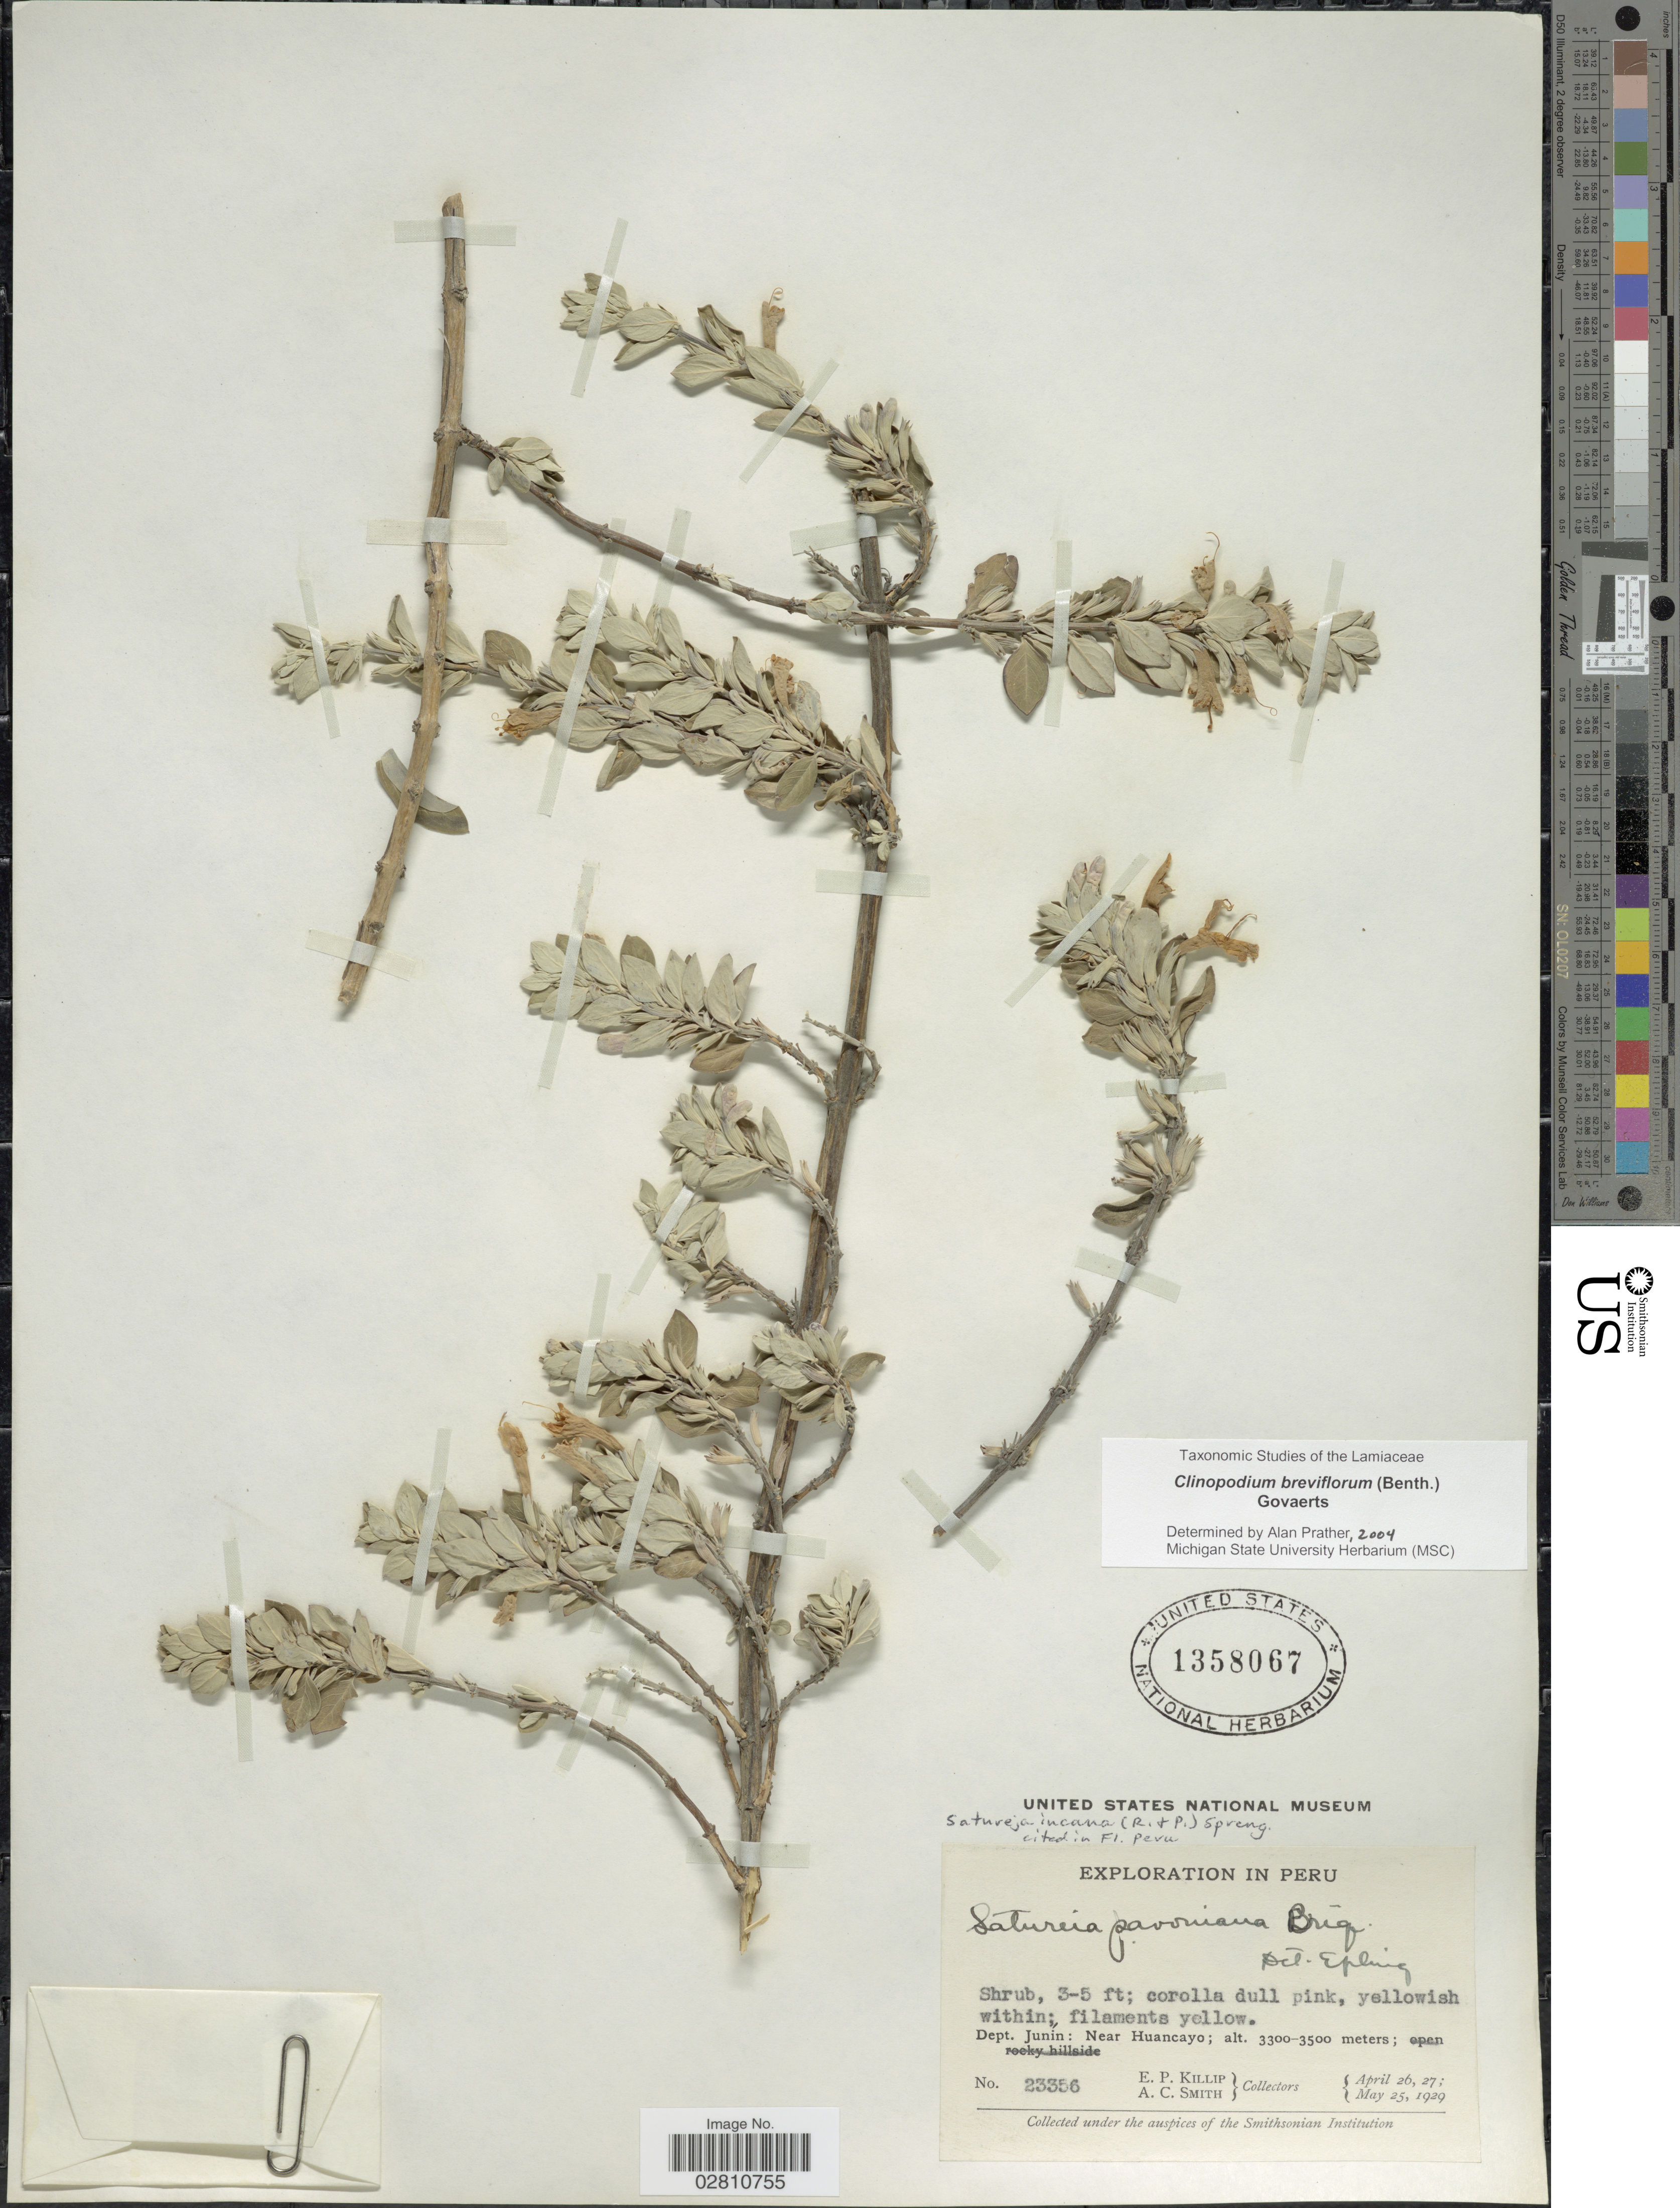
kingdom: Plantae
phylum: Tracheophyta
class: Magnoliopsida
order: Lamiales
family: Lamiaceae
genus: Clinopodium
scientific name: Clinopodium breviflorum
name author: (Benth.) Govaerts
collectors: E. P. Killip & A. C. Smith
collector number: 23356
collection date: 1929-04-26/1929-05-25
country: Peru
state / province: Junín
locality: Dept. Junín: Near Huancayo.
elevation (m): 3300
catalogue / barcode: US 1358067